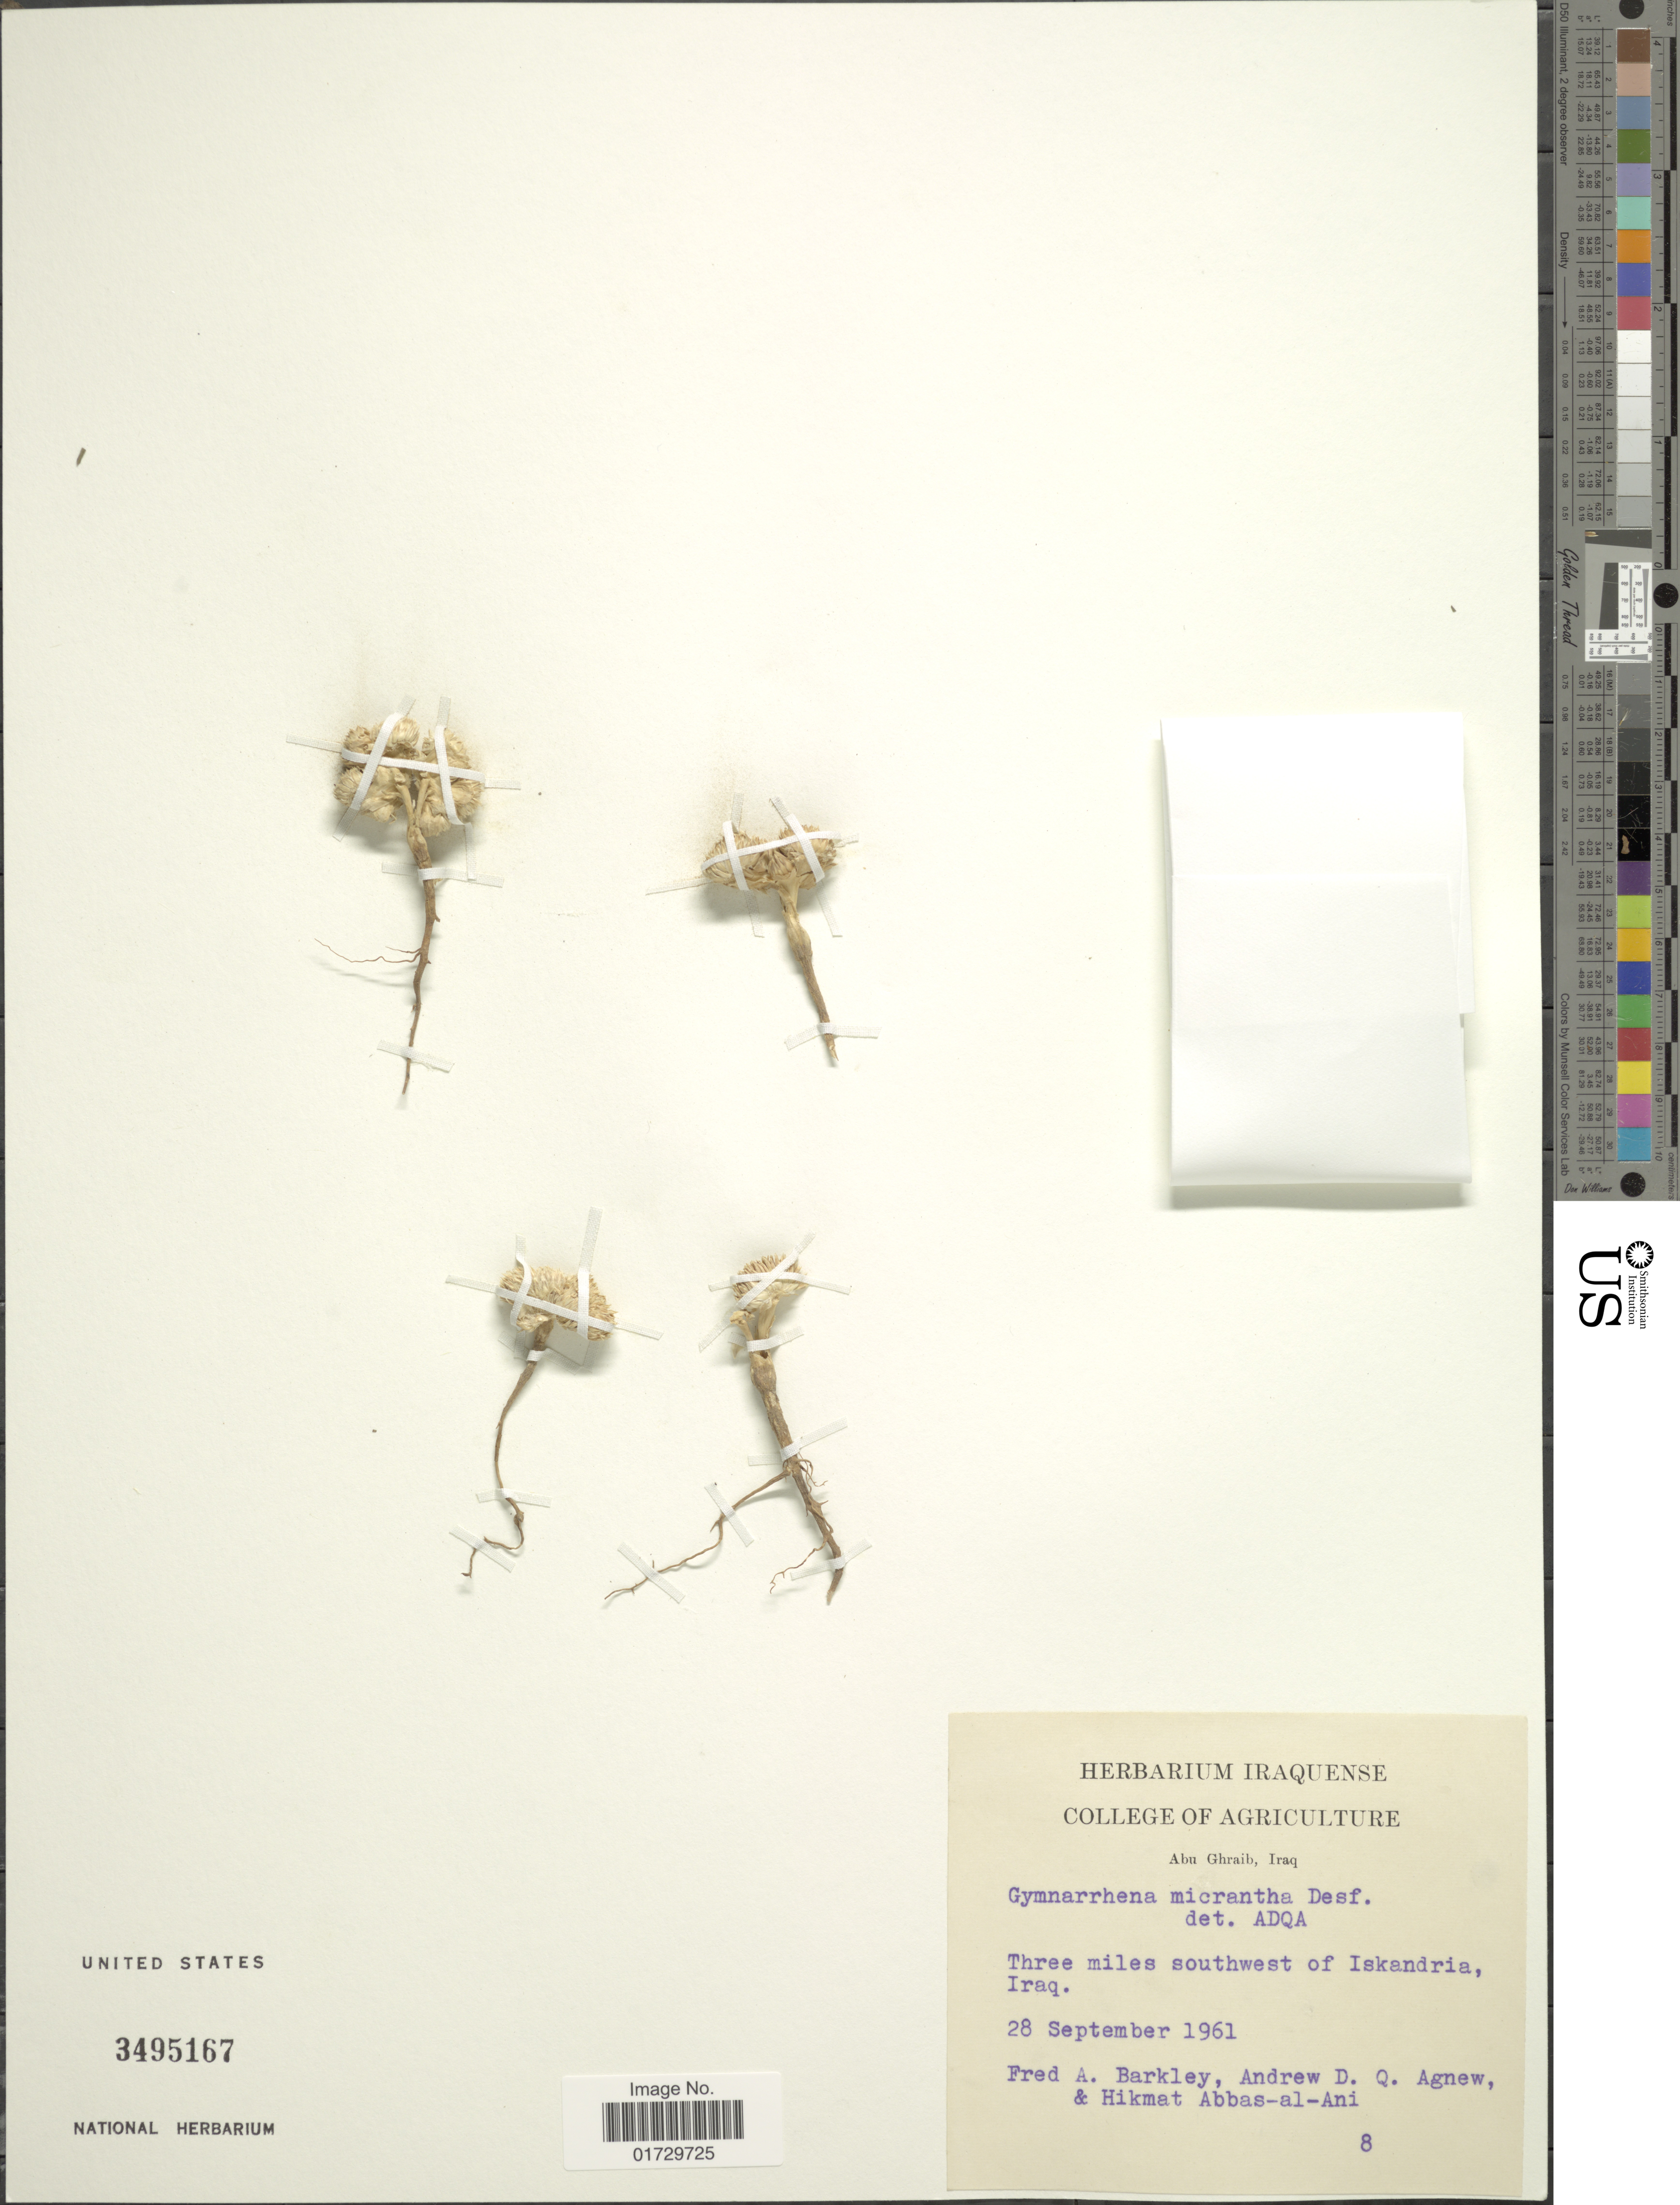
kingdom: Plantae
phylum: Tracheophyta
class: Magnoliopsida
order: Asterales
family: Asteraceae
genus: Gymnarrhena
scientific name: Gymnarrhena micrantha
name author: Desf.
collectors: F. A. Barkley, A. D. Agnew & H. Abbas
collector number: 8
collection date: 1961-09-28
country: Iraq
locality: Abu Ghraib, Three miles southwest of Iskandria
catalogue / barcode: US 3495167